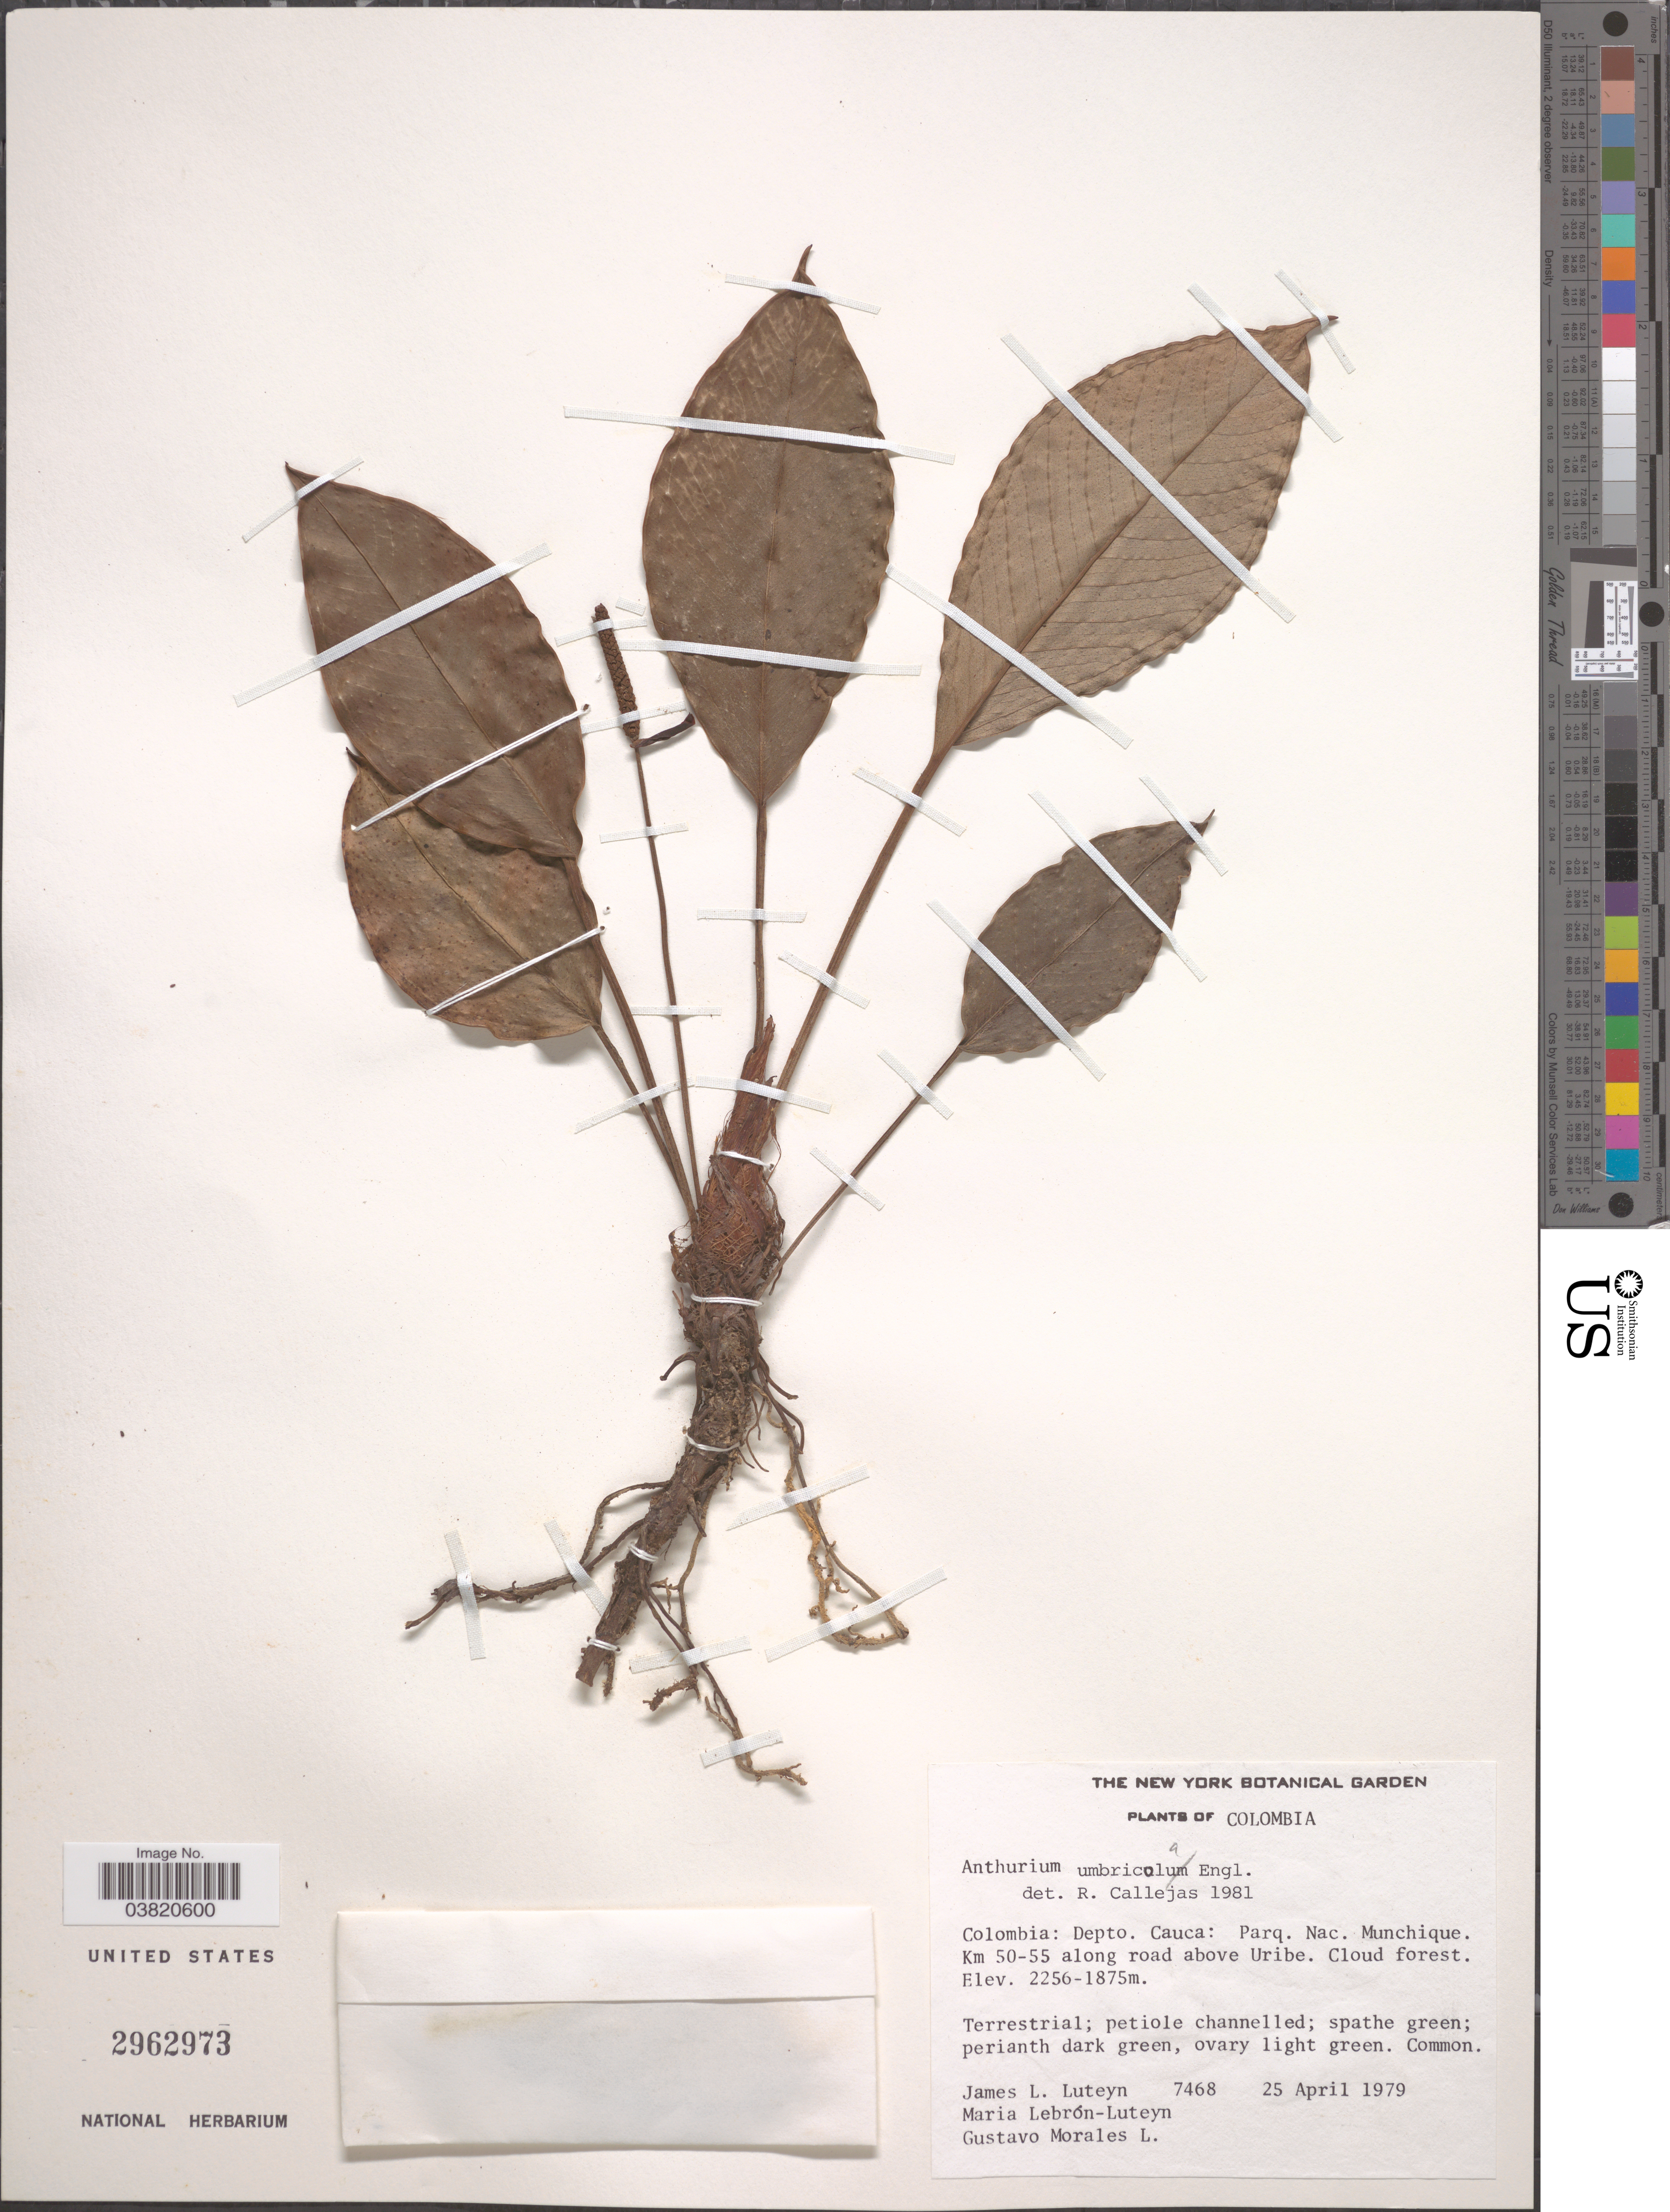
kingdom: Plantae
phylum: Tracheophyta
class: Liliopsida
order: Alismatales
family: Araceae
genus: Anthurium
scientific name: Anthurium umbricola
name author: Engl.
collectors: J. L. Luteyn, M. L. Lebrón-Luteyn & G. Morales L.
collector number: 7468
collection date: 1979-04-25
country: Colombia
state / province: Cauca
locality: Depto. Cauca: Parq. Nac. Munchique. Km 50-55 along road above Uribe.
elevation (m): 1875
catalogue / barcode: US 2962973